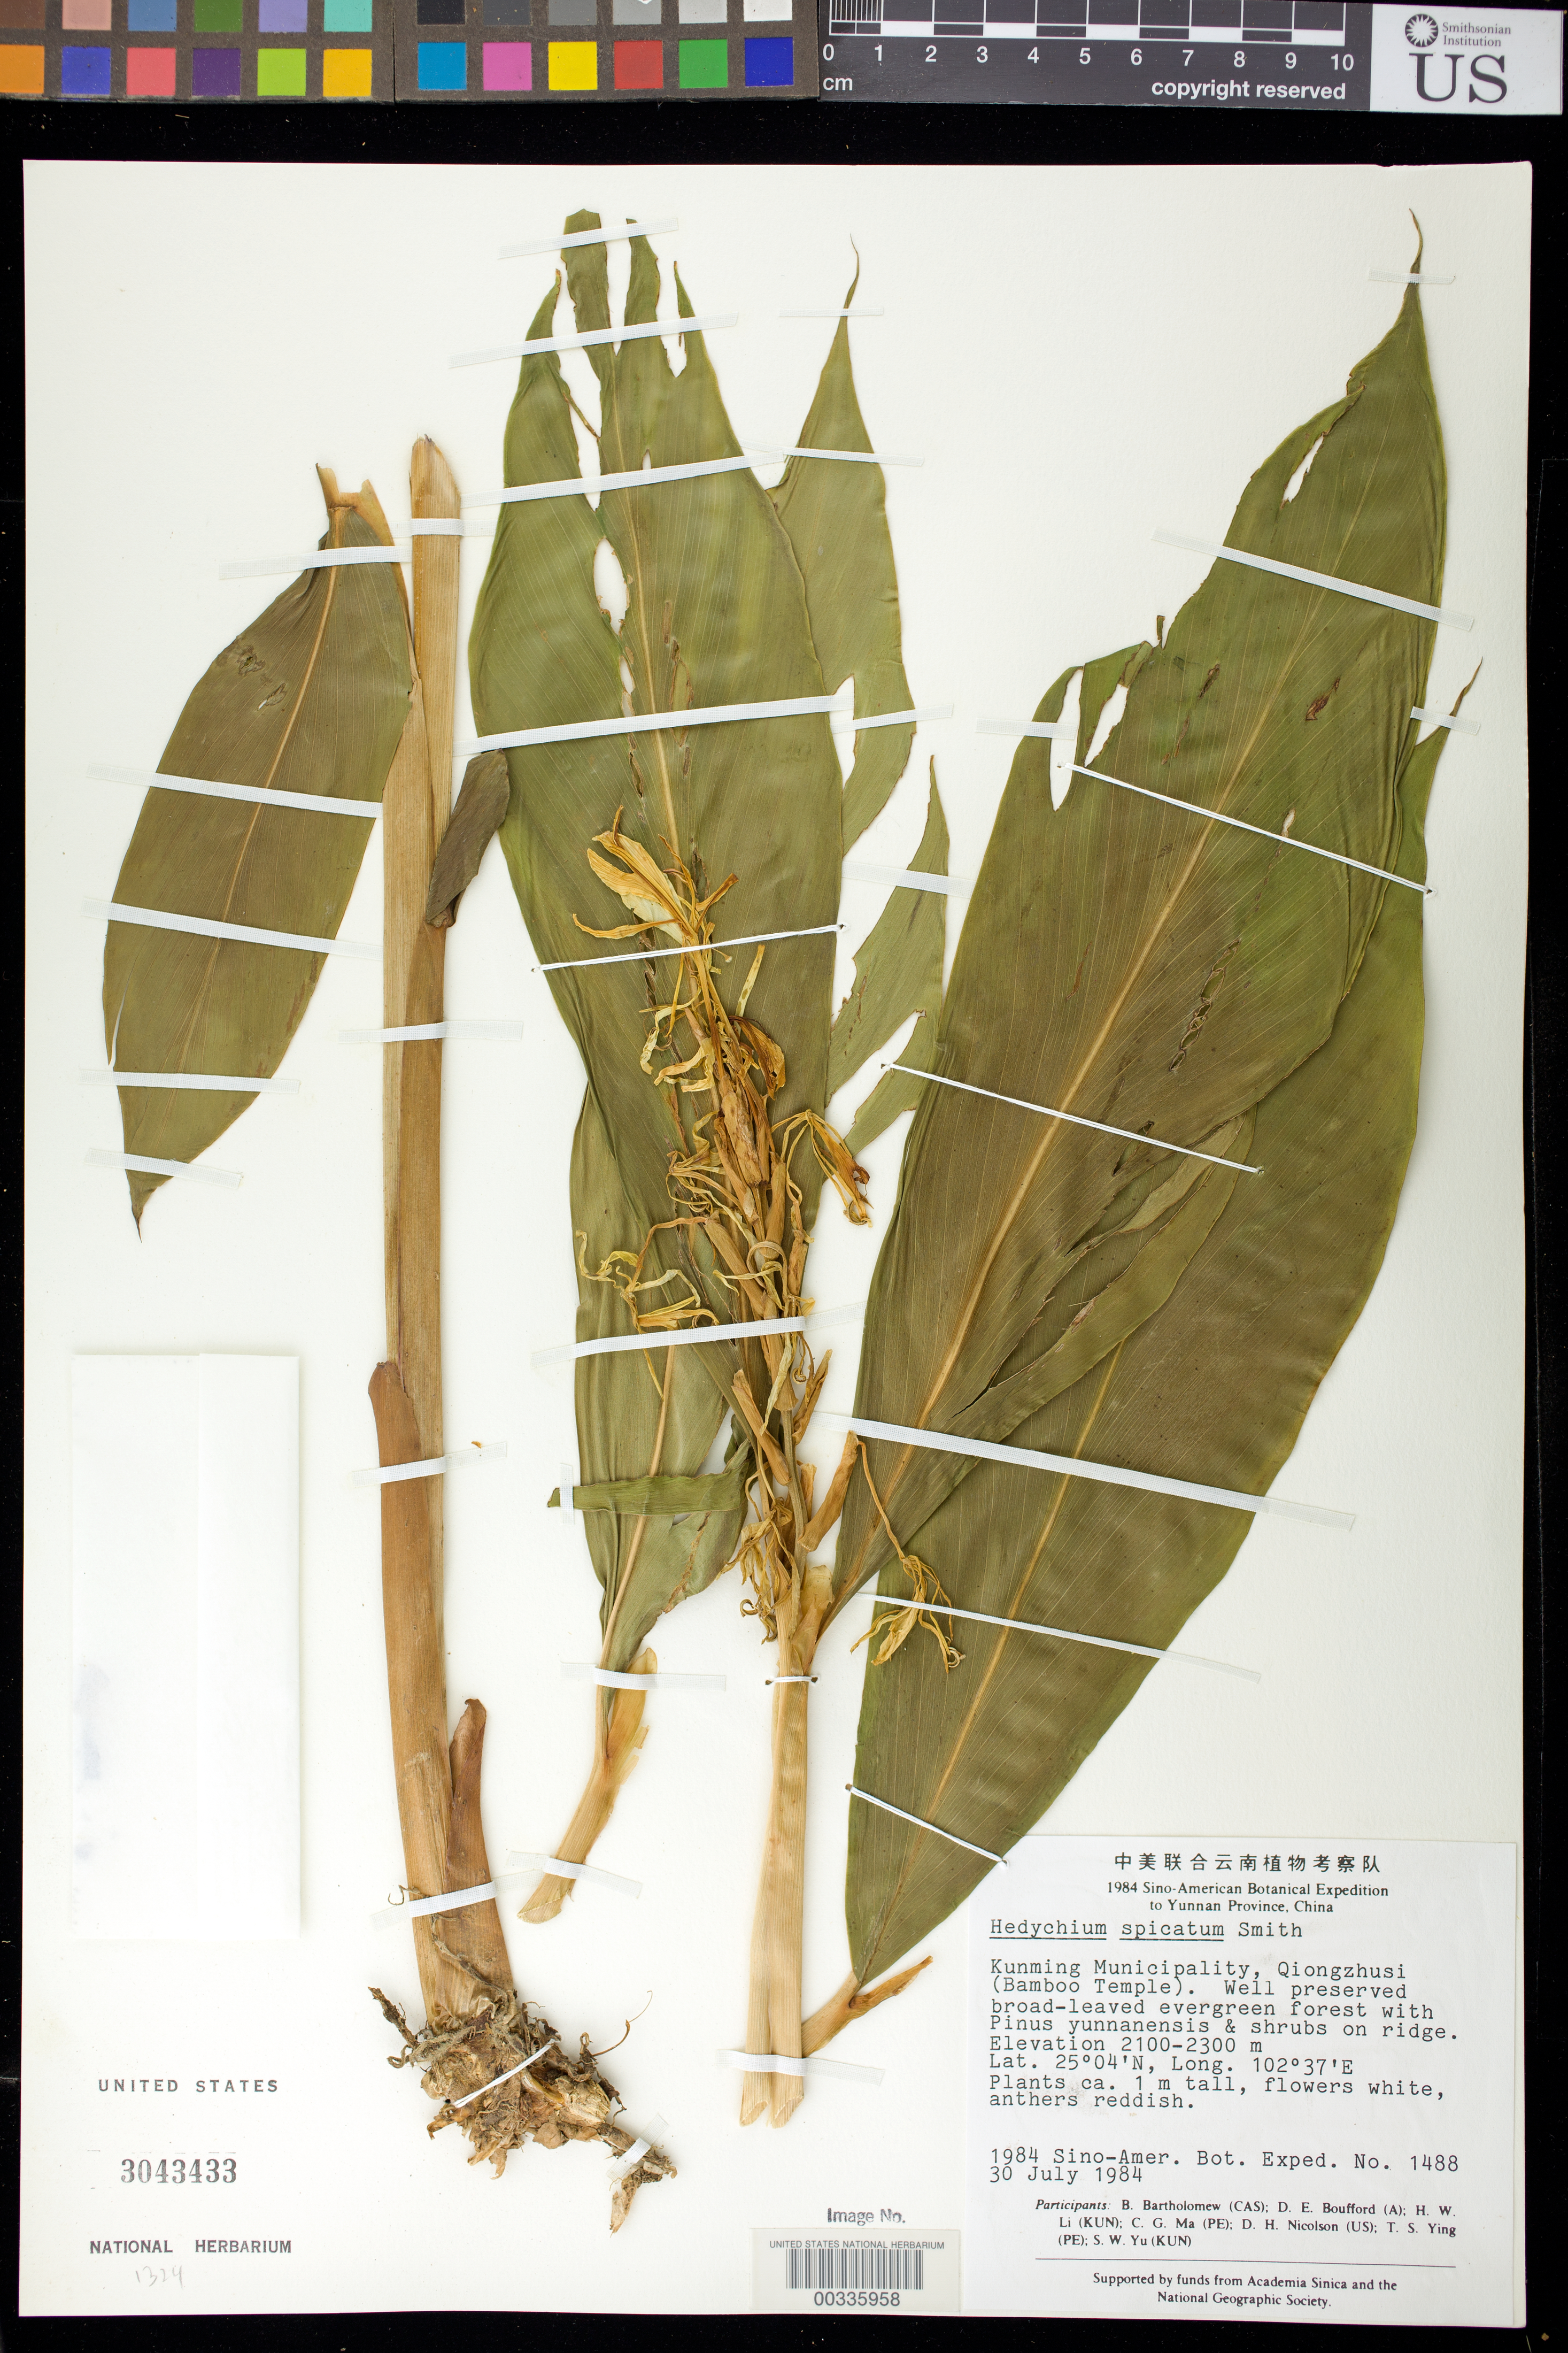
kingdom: Plantae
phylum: Tracheophyta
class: Liliopsida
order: Zingiberales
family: Zingiberaceae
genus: Hedychium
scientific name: Hedychium spicatum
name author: Buch.-Ham. ex Sm.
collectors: B. M. Bartholomew, D. E. Boufford, H. W. Li, C. Ma & D. H. Nicolson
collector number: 1488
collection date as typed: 30 Jul 1984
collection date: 1984-07-30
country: China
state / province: Yunnan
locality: Kunming municipality, qiongzhusi (bamboo temple)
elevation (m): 2100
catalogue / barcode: US 3043433